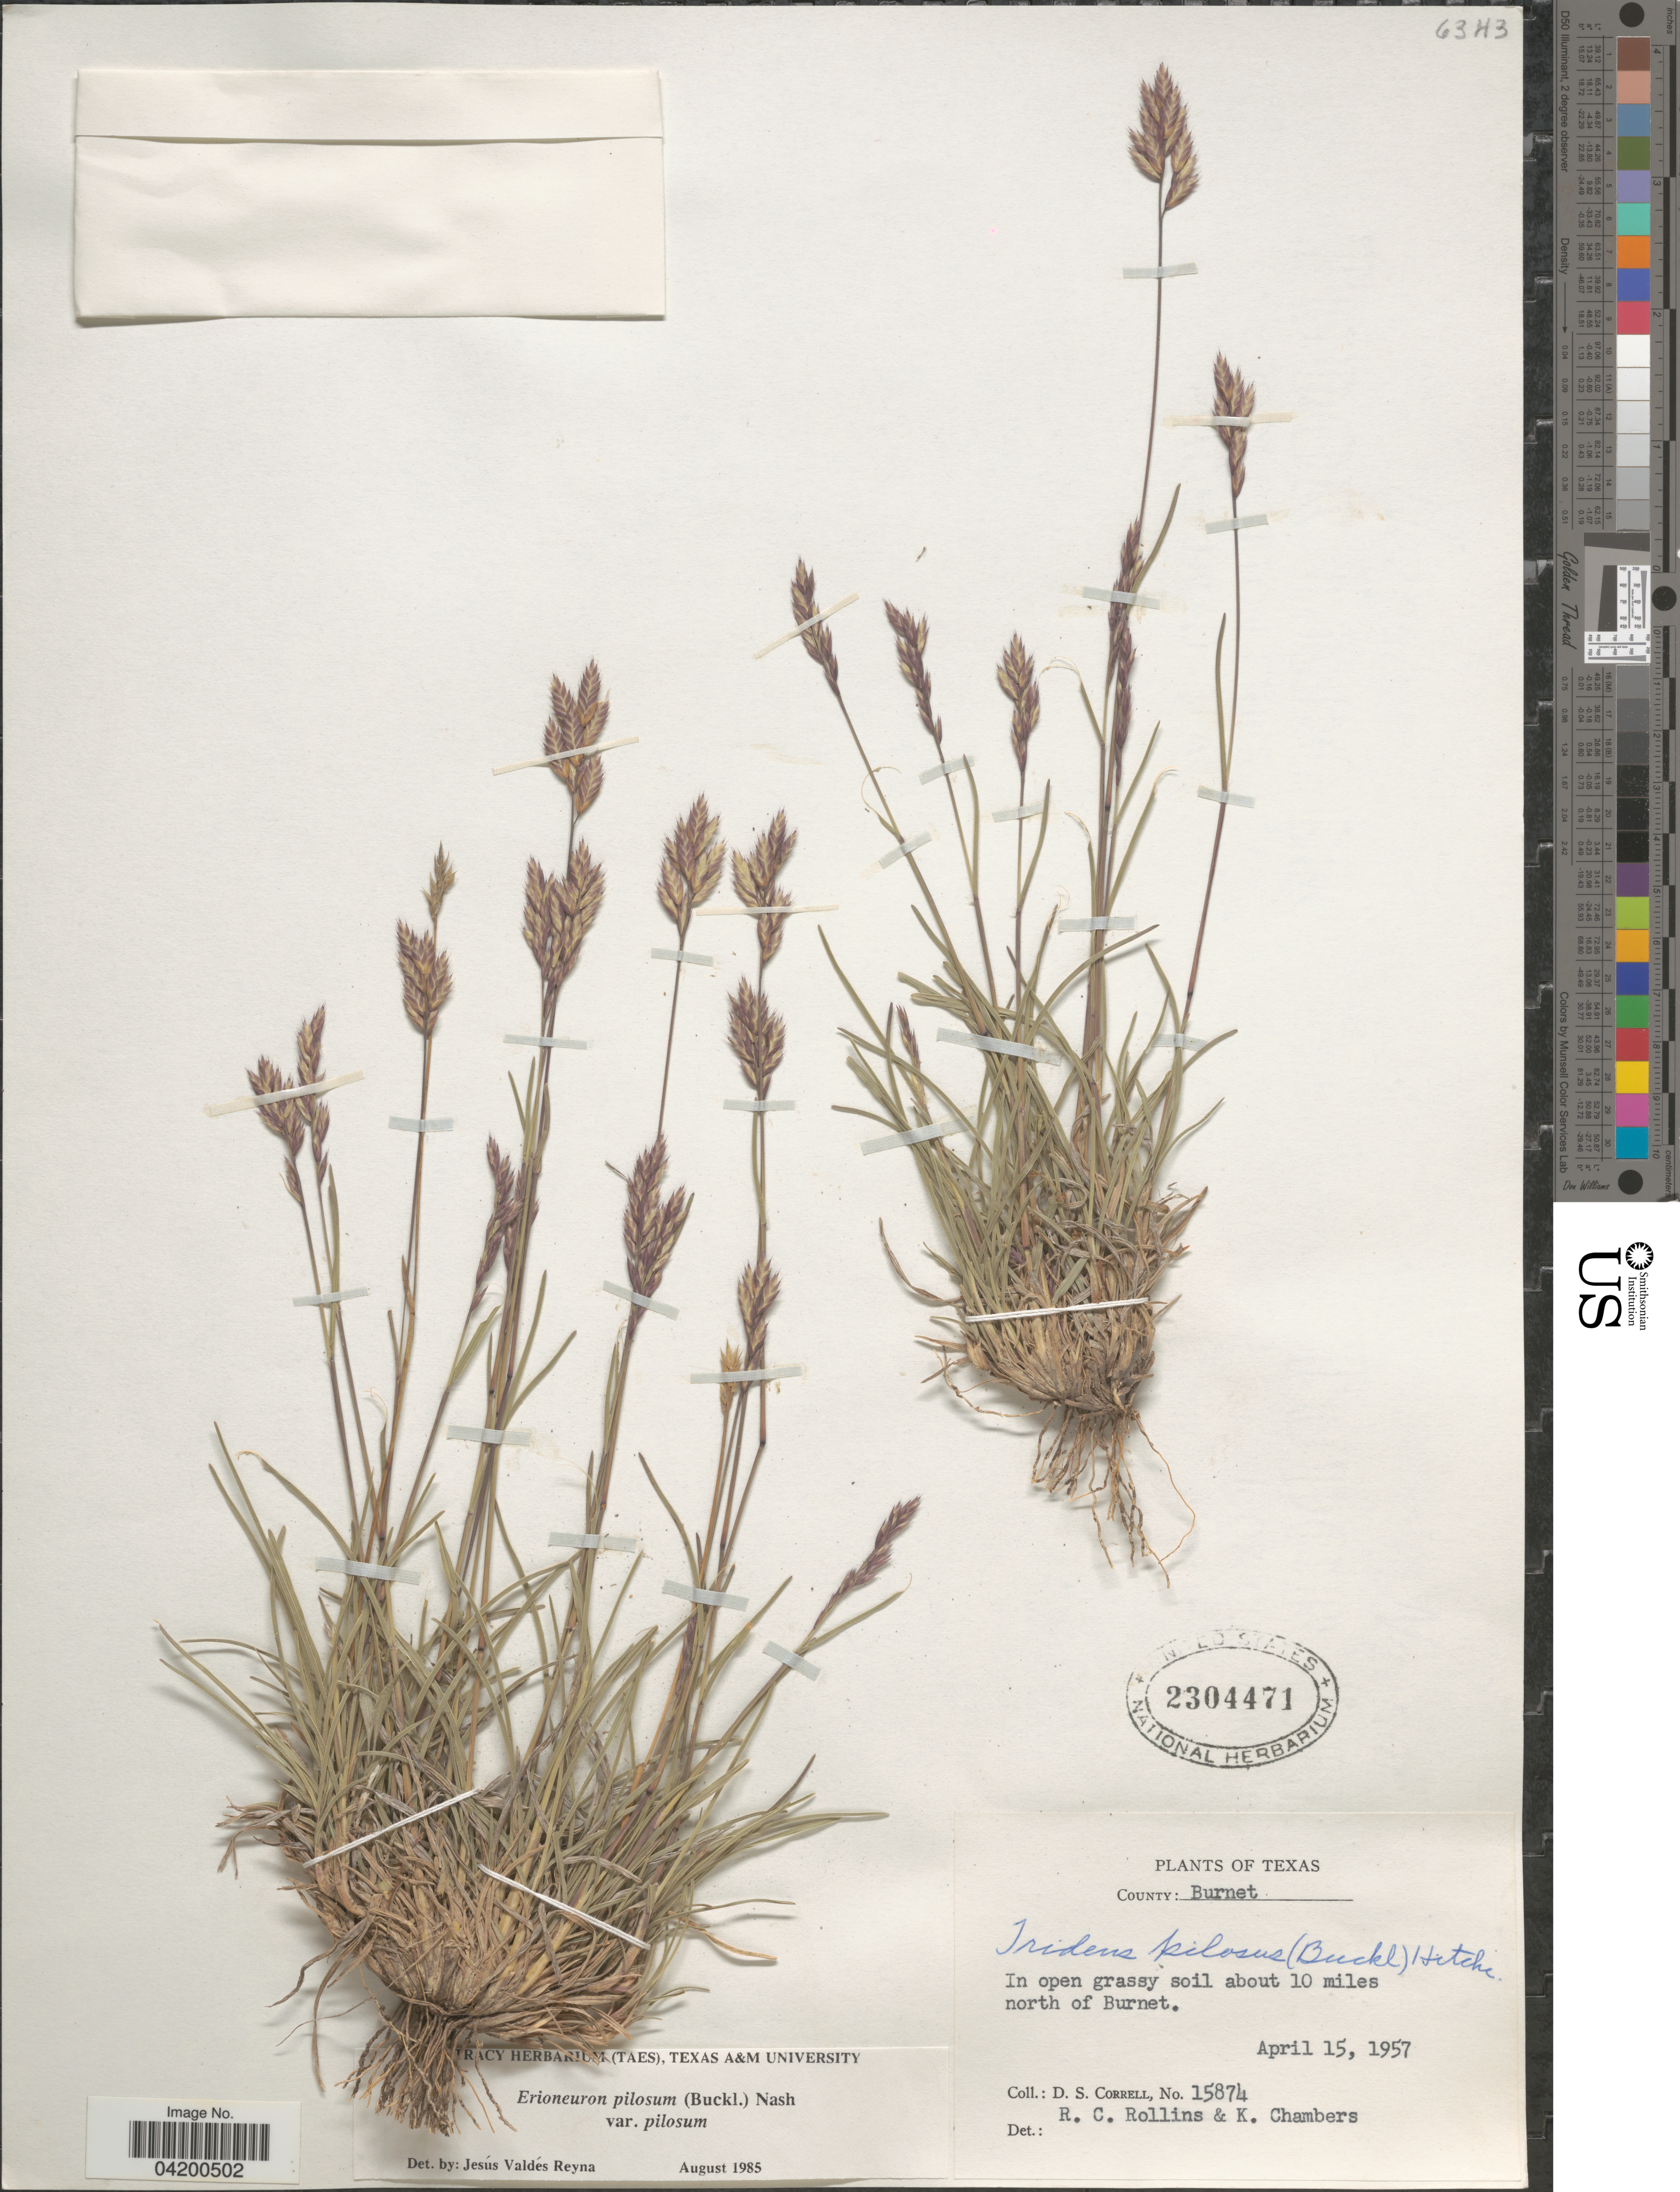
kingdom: Plantae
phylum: Tracheophyta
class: Liliopsida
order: Poales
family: Poaceae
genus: Erioneuron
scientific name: Erioneuron pilosum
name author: (Buckley) Nash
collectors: D. S. Correll, R. C. Rollins & K. Chambers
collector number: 15874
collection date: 1957-04-15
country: United States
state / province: Texas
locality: County: Burnet. In open grassy soil about 10 miles north of Burnet.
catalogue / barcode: US 2304471